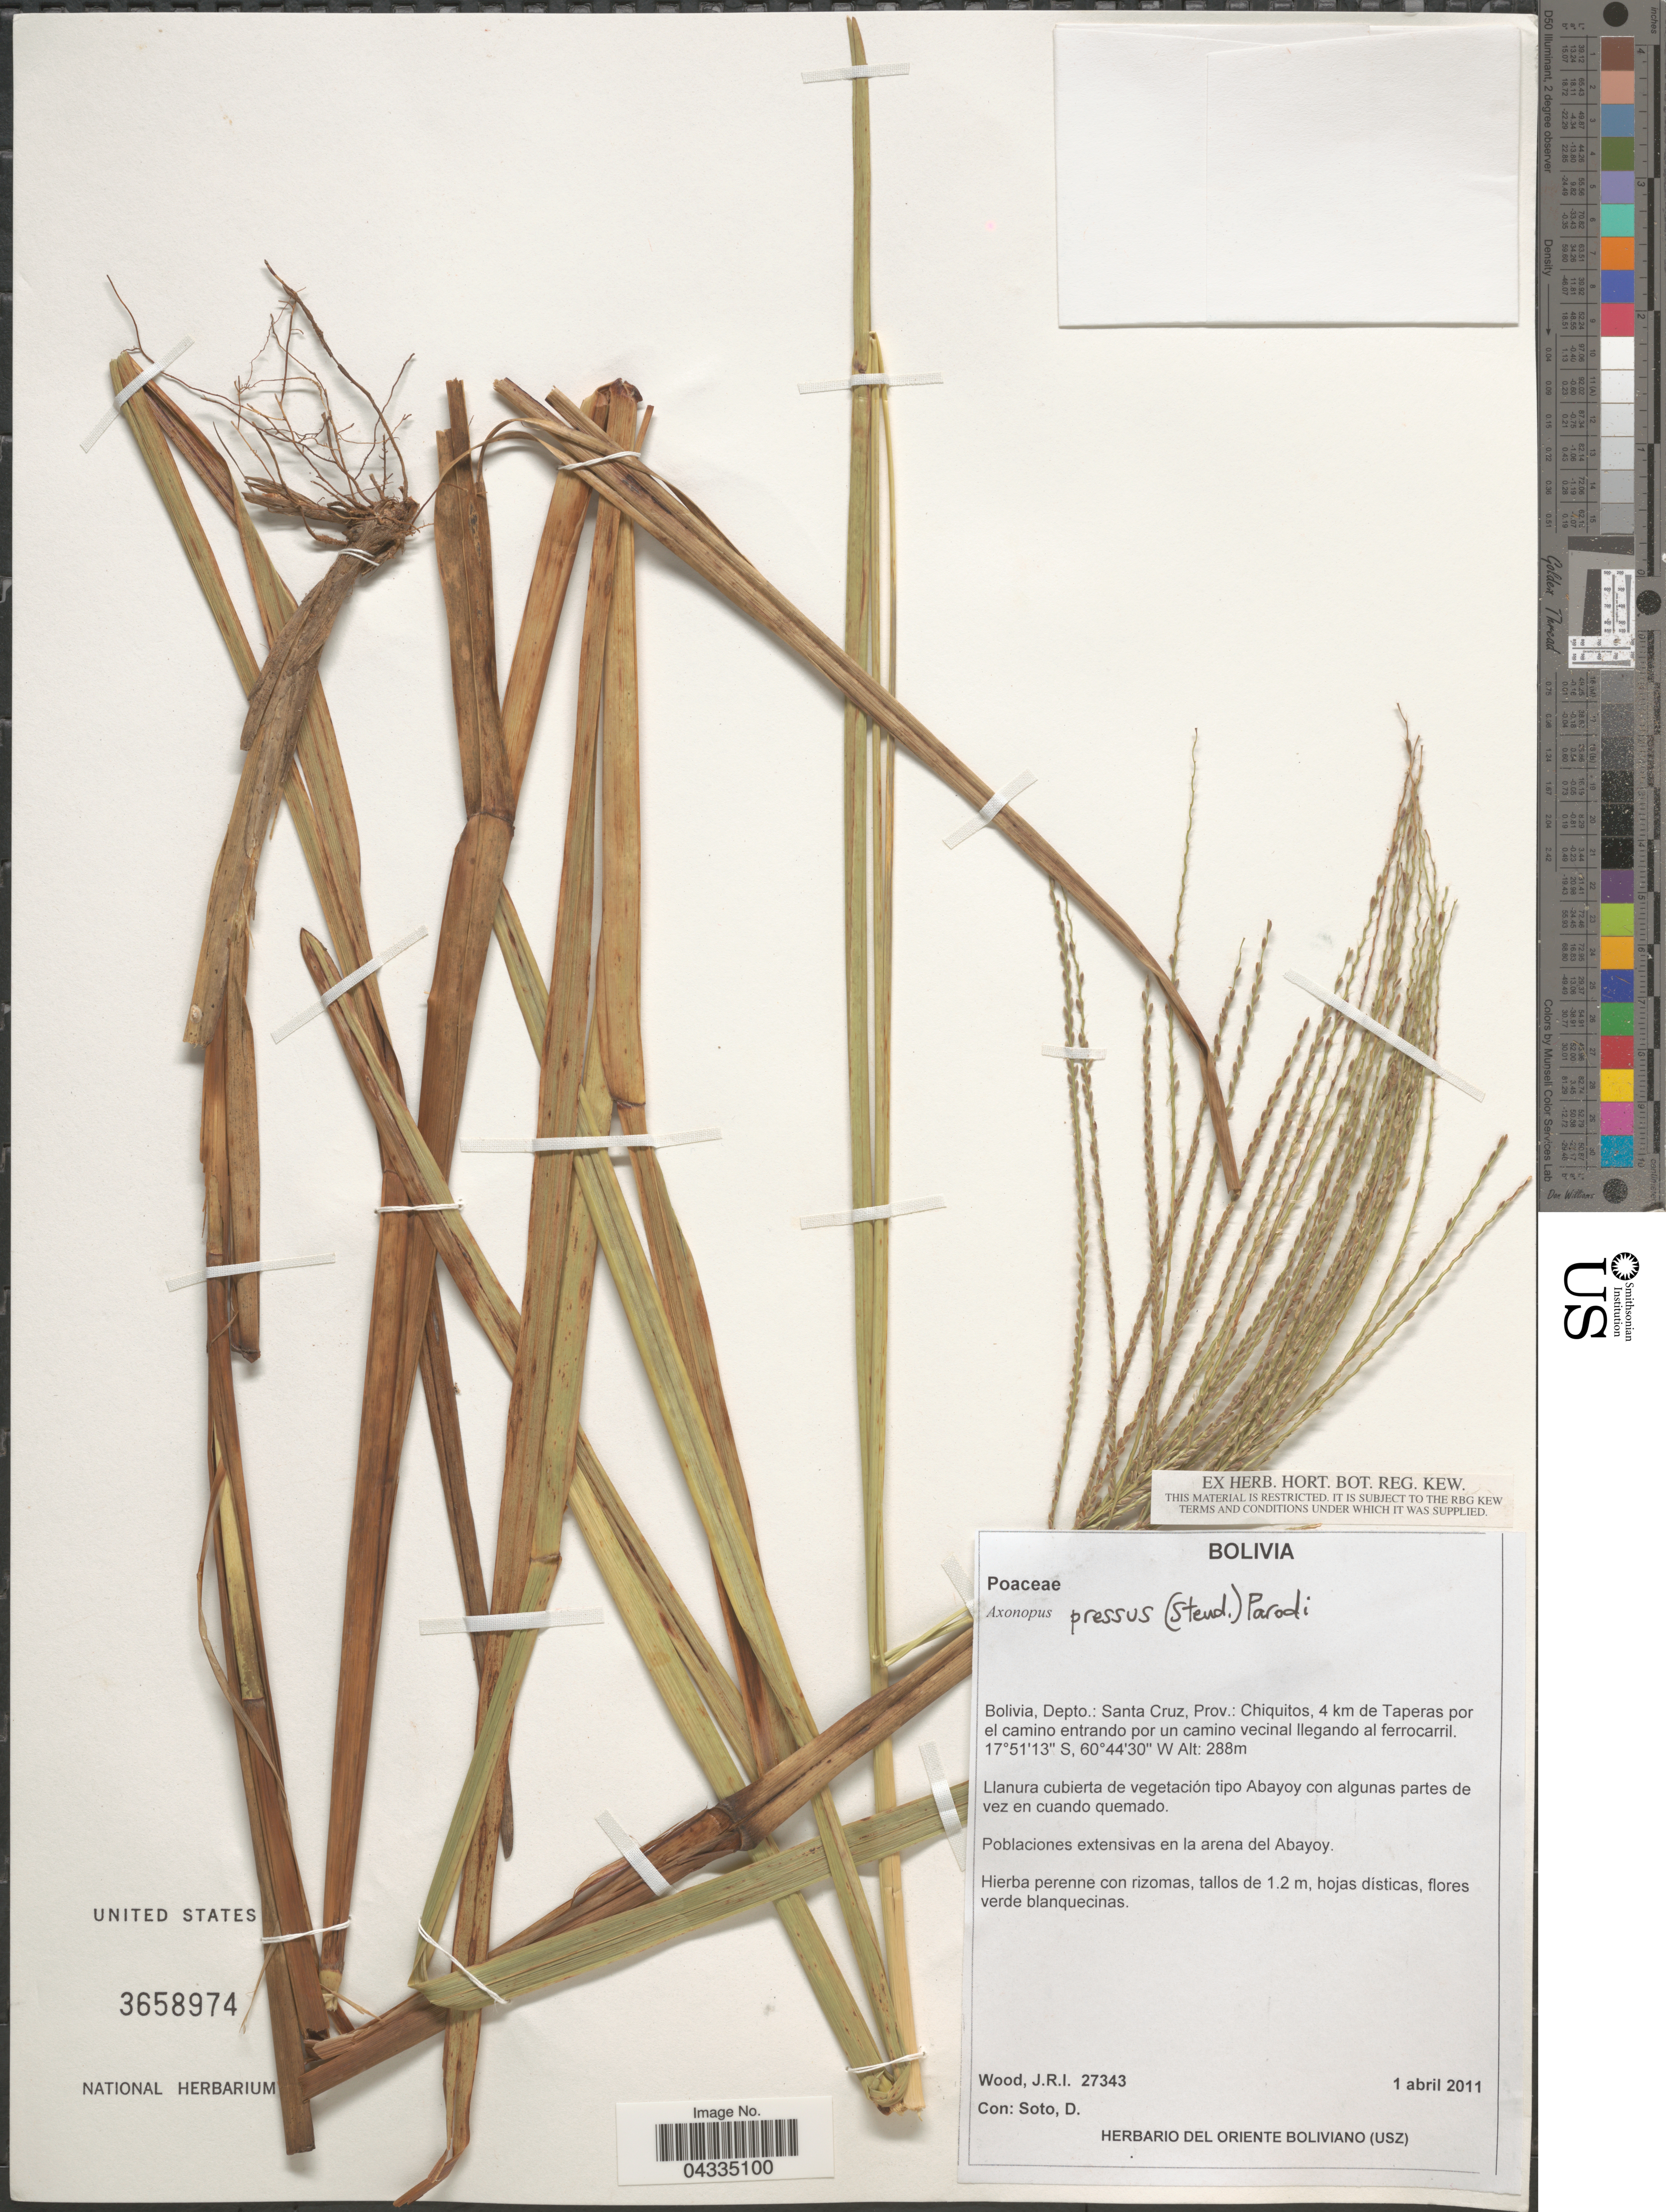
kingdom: Plantae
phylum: Tracheophyta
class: Liliopsida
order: Poales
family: Poaceae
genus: Axonopus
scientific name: Axonopus pressus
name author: (Nees) Parodi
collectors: J. R. I. Wood & D. Soto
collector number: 27343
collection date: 2011-04-01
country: Bolivia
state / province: Santa Cruz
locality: Depto.: Santa Cruz, Prov.: Chiquitos, 4 km de Taperas por el camino entrando por un camino vecinal llegando al ferrocarril.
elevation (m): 288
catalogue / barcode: US 3658974